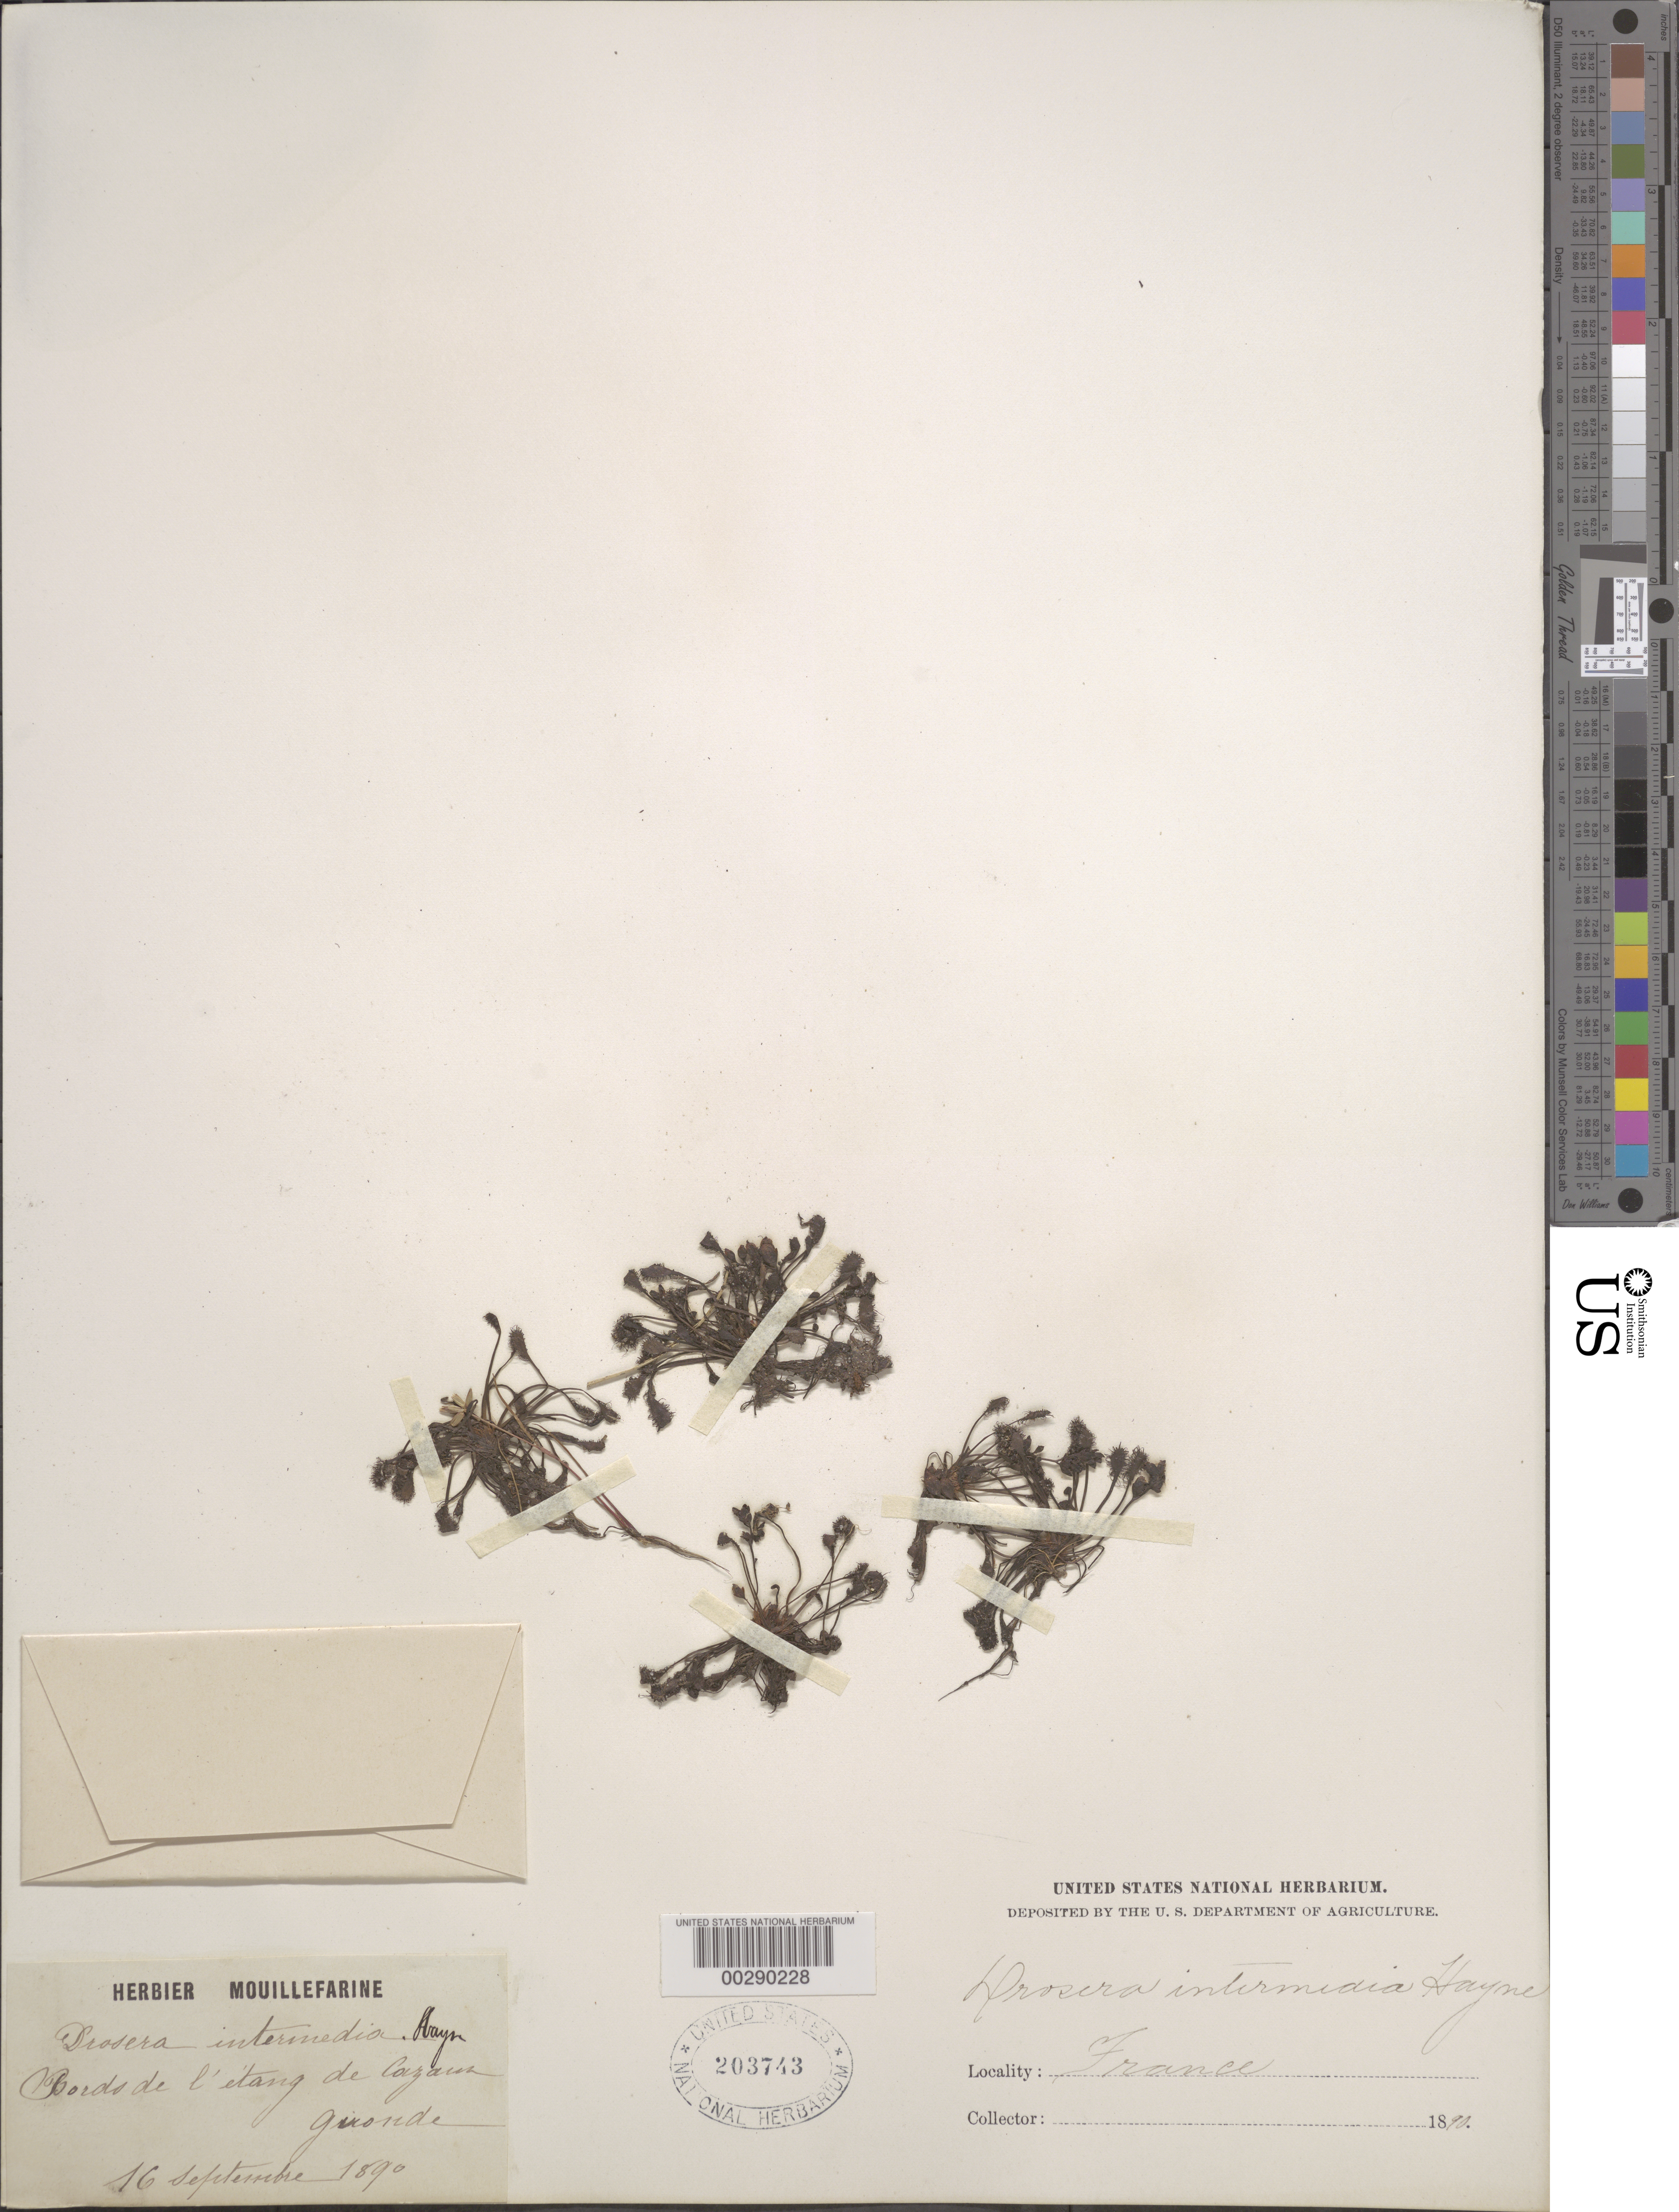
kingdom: Plantae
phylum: Tracheophyta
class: Magnoliopsida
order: Caryophyllales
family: Droseraceae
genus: Drosera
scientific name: Drosera intermedia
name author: Hayne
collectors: ex herb. Mouillefarine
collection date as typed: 16 Sep 1890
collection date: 1890-09-16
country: France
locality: Bords de l'etang de cazansh gironde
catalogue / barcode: US 203743